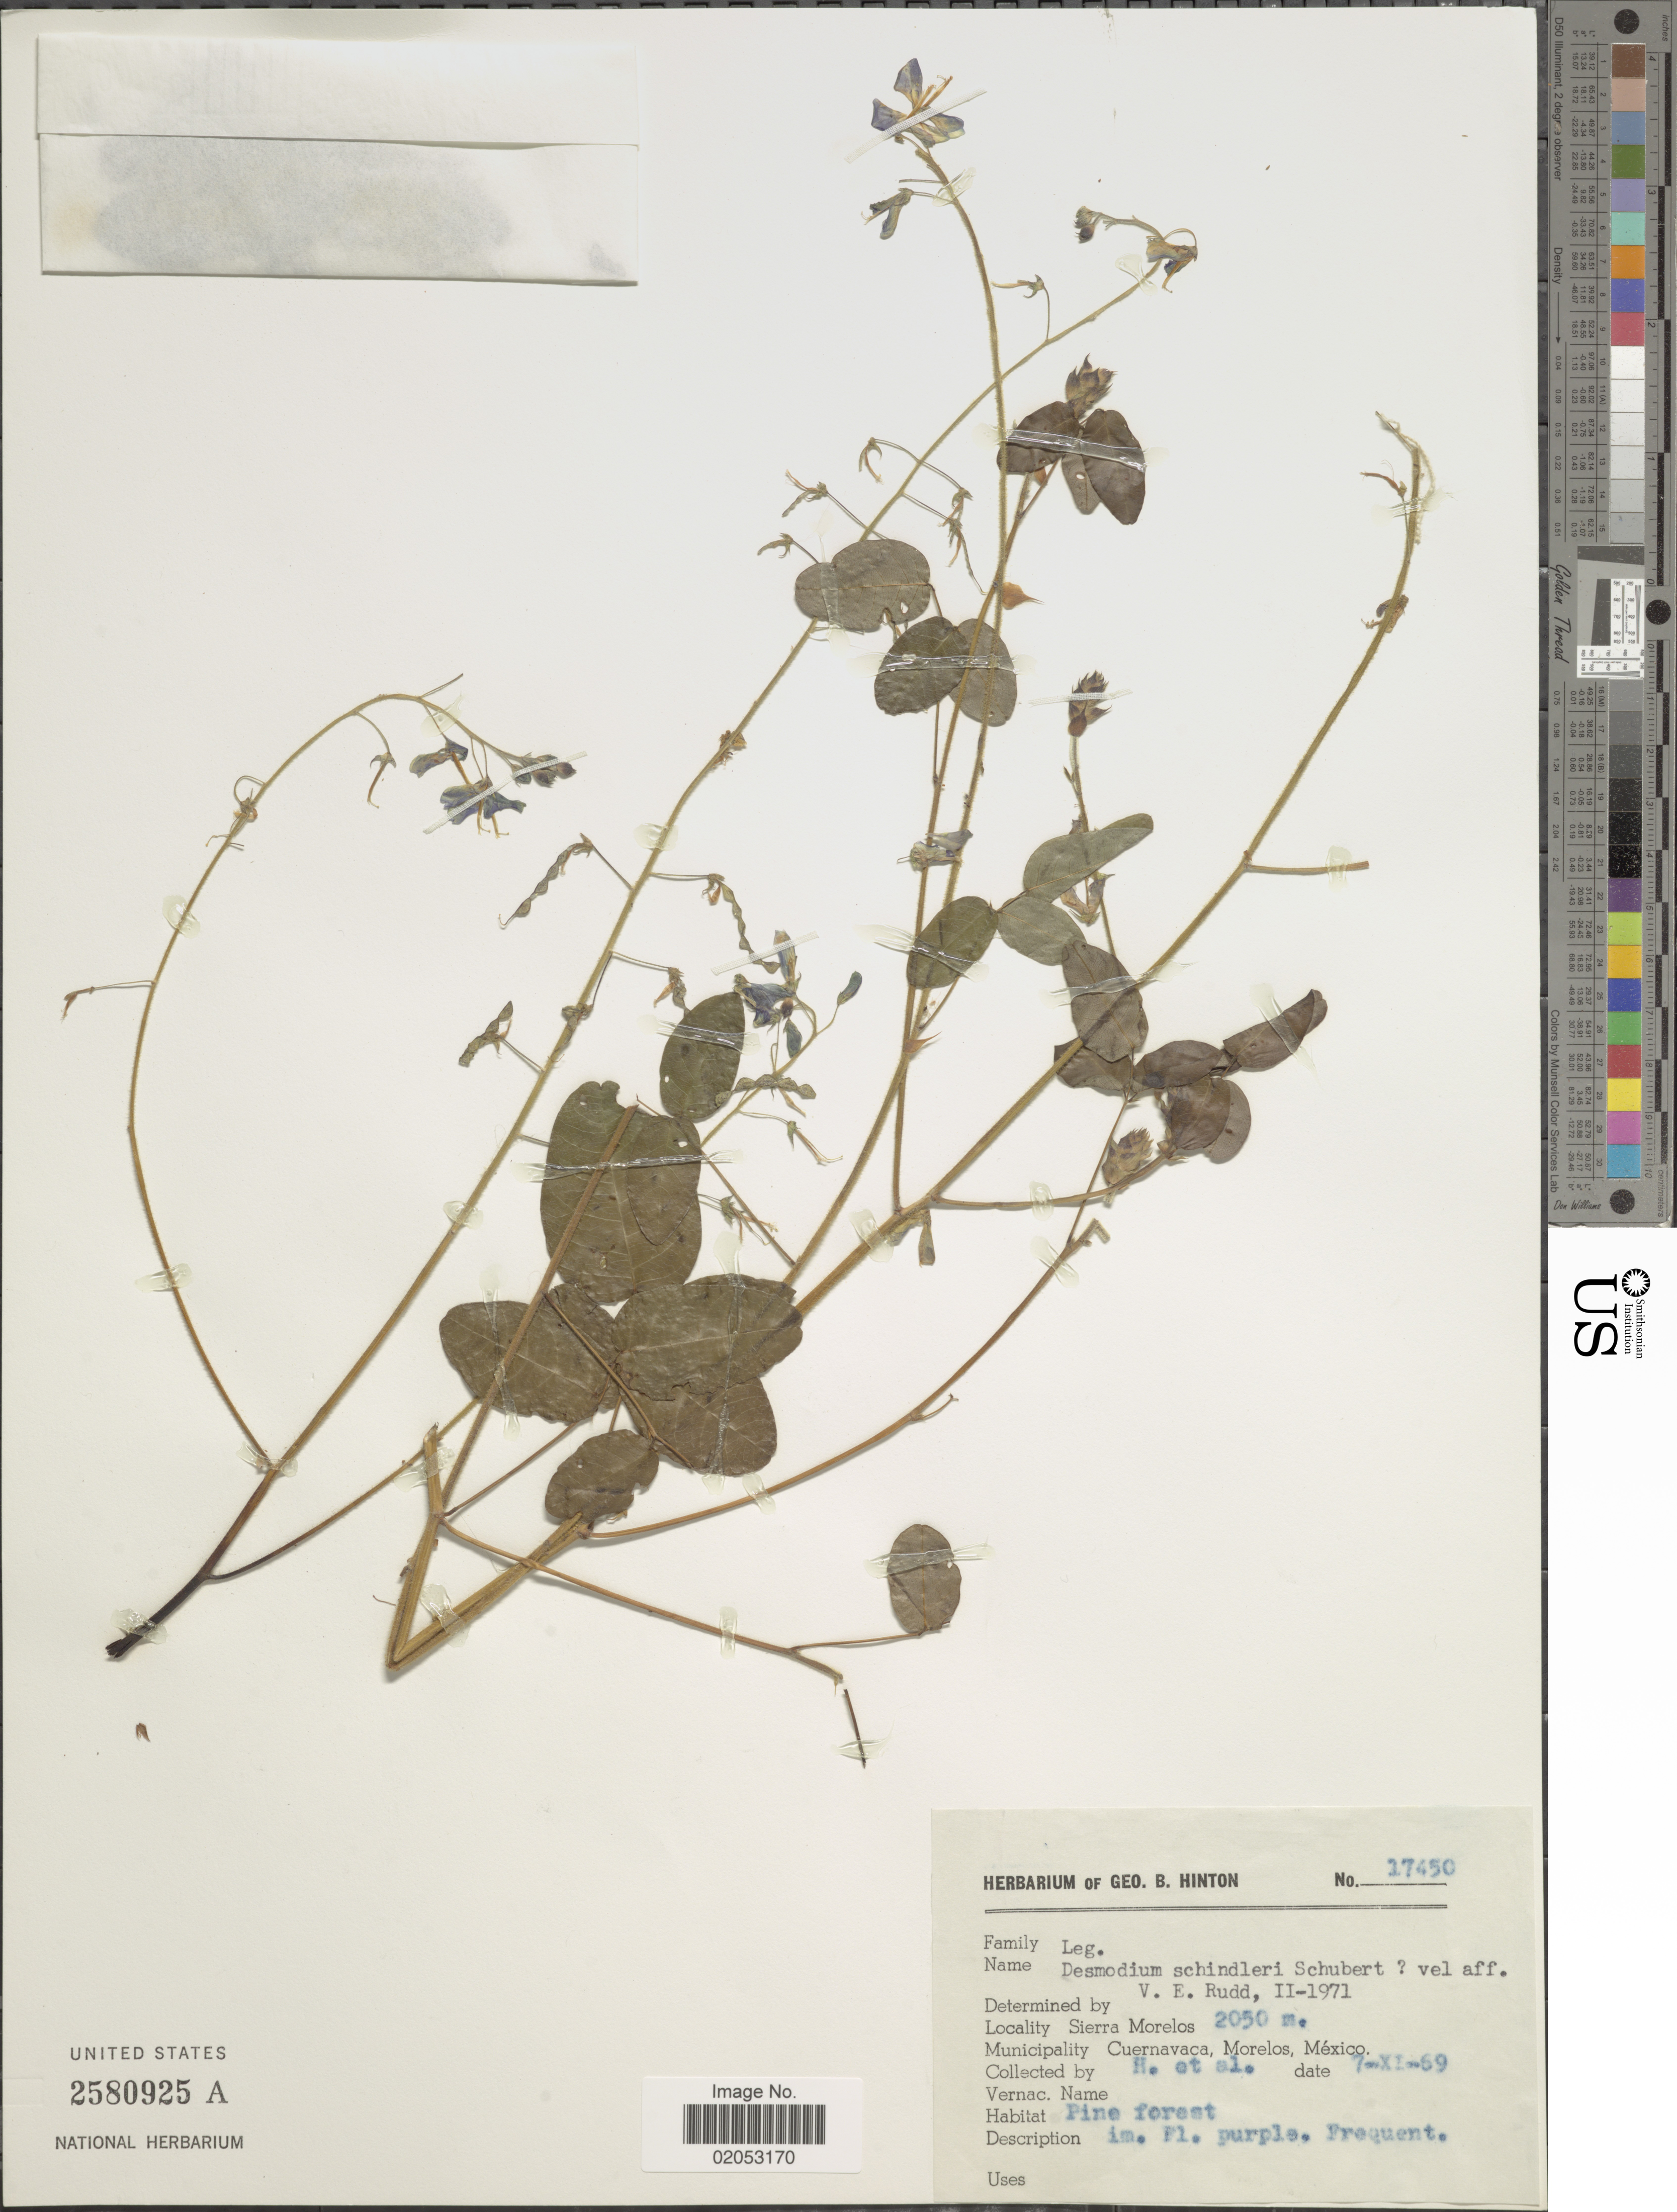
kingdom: Plantae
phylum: Tracheophyta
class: Magnoliopsida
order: Fabales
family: Fabaceae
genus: Desmodium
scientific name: Desmodium sp.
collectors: G. B. Hinton & et al.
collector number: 17450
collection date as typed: Transcribed d/m/y: 7/11/69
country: Mexico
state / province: Morelos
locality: Sierra Morelos. Municipality Cuernavaca, Morelos, México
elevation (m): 2050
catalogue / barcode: US 2580925A